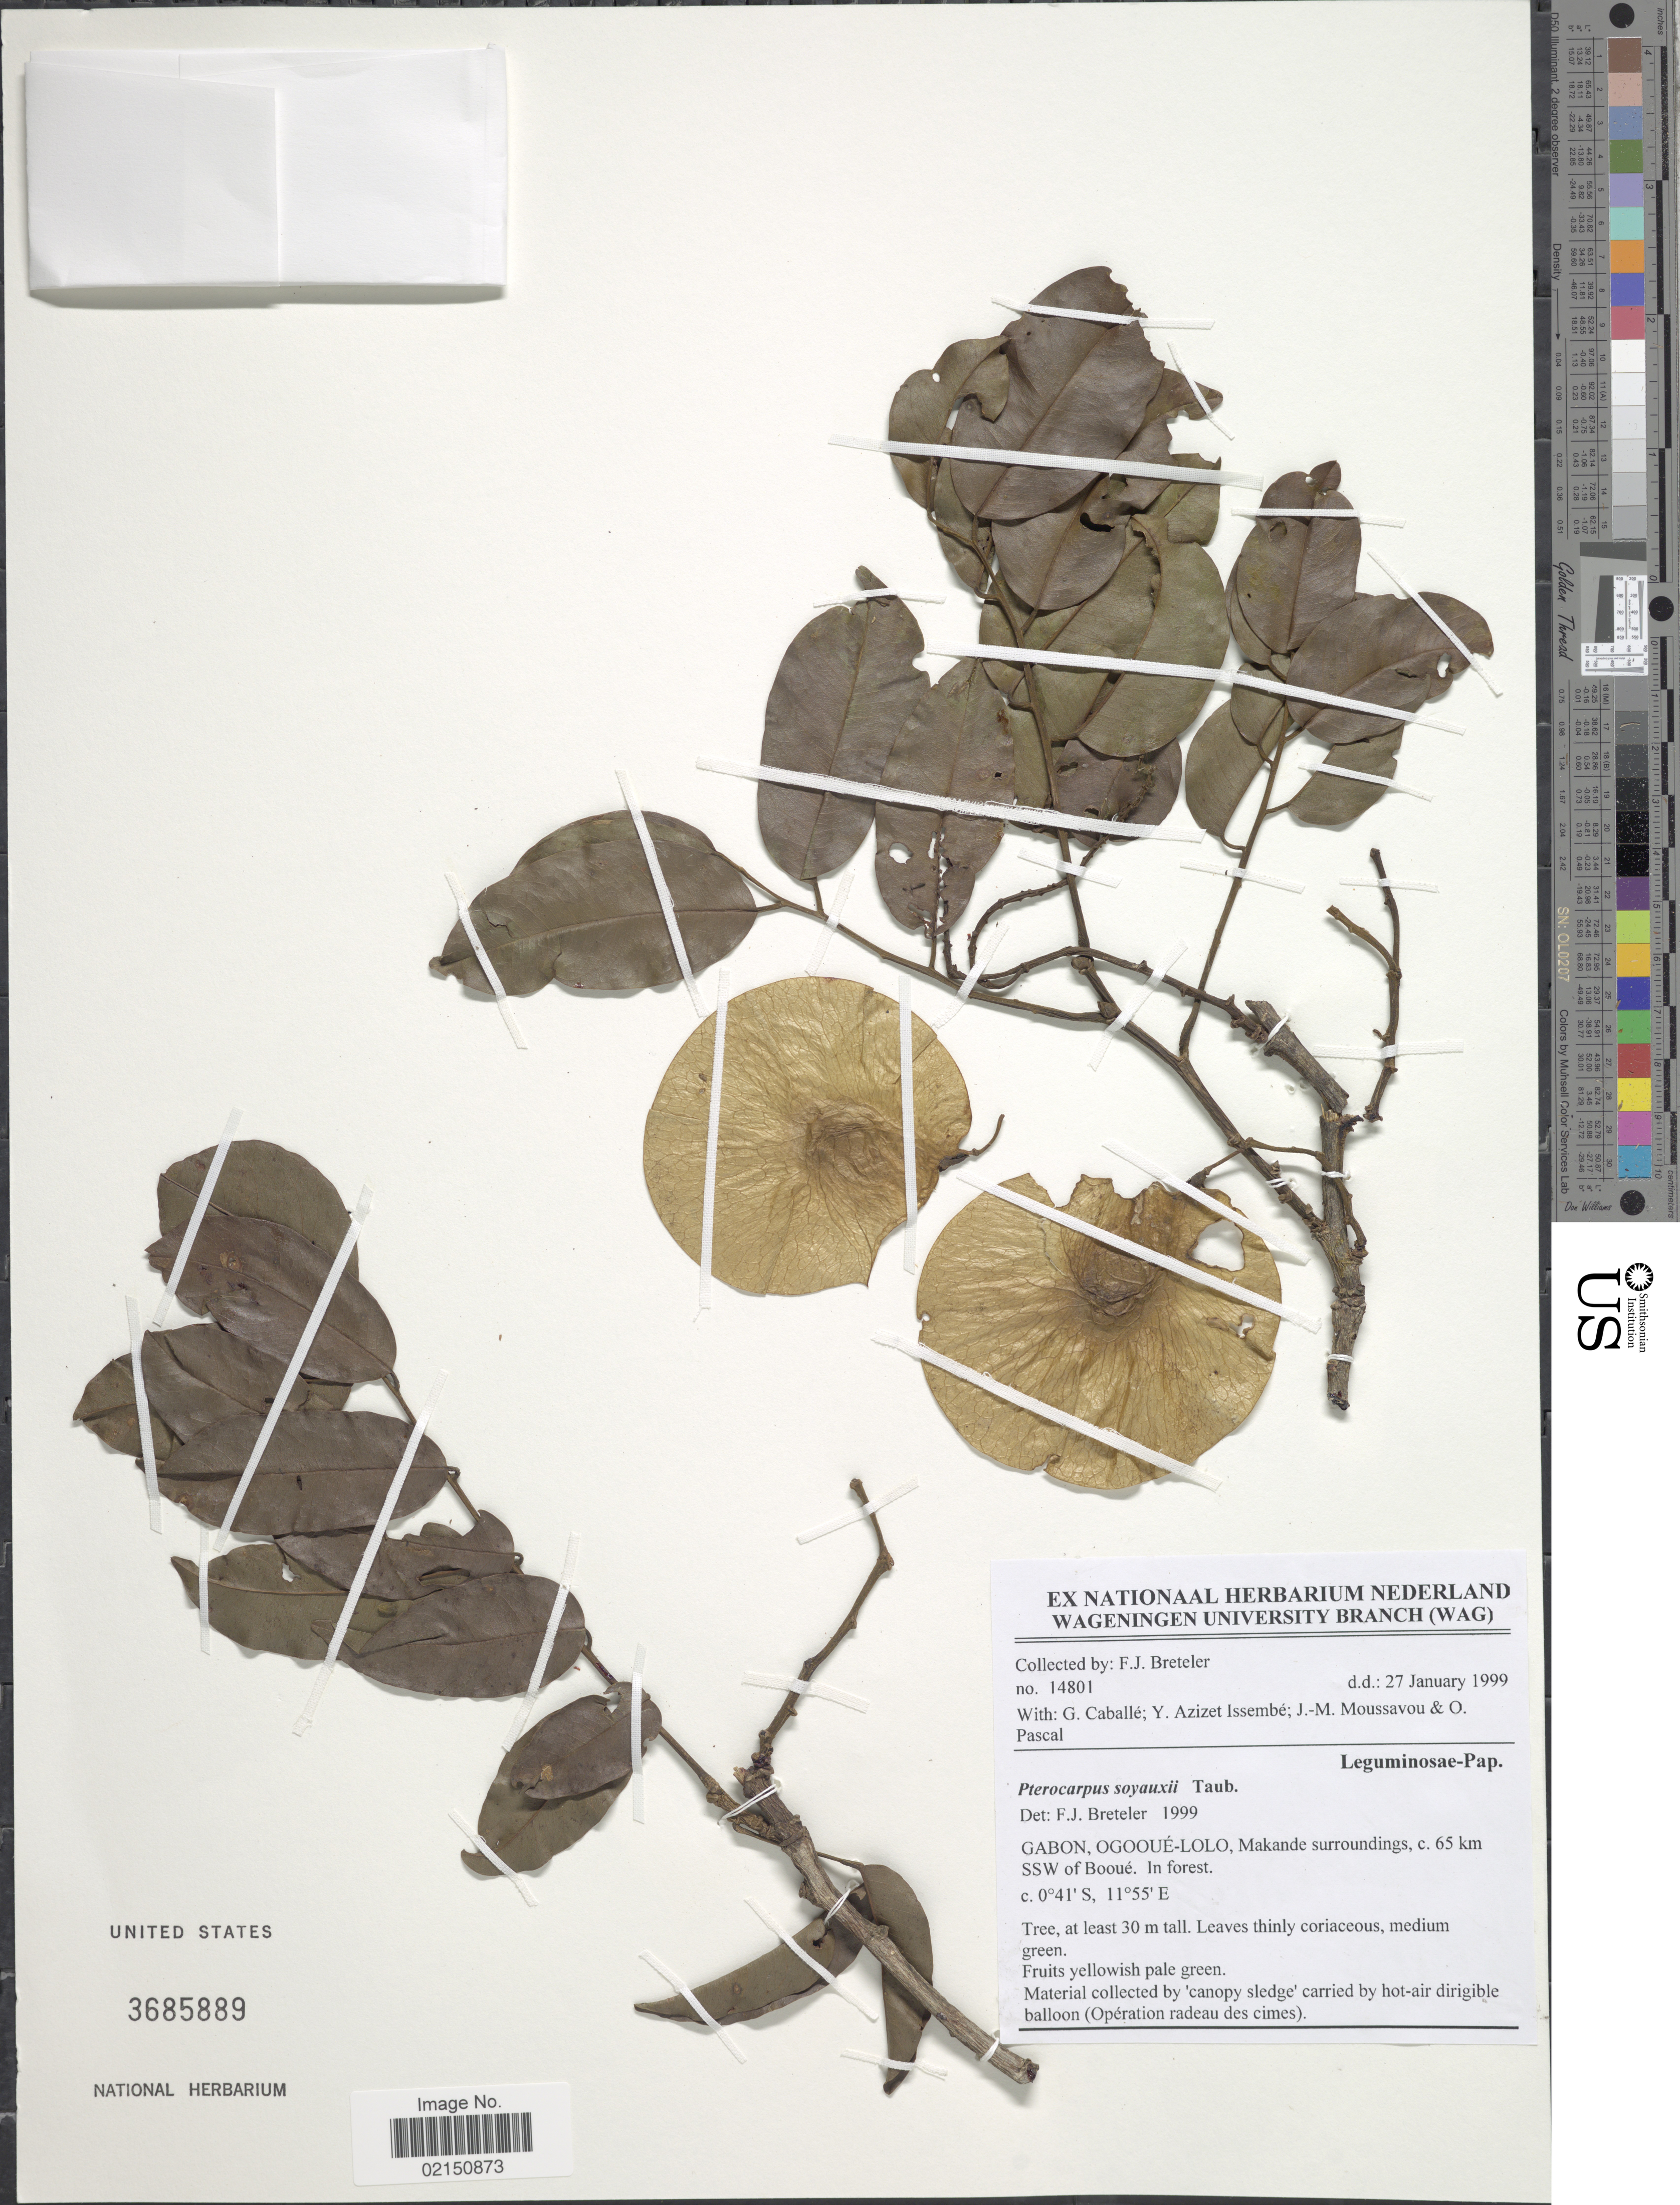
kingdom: Plantae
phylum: Tracheophyta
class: Magnoliopsida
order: Fabales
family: Fabaceae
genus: Pterocarpus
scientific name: Pterocarpus soyauxii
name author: Taub.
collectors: F. J. Breteler, G. Caballé, Y. Issembe, J. Moussavou & O. Pascal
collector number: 14801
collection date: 1999-01-27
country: Gabon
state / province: Ogooue-Lolo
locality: Makande surroundings, c. 65 km SSW of Booué. In forest.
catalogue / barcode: US 3685889